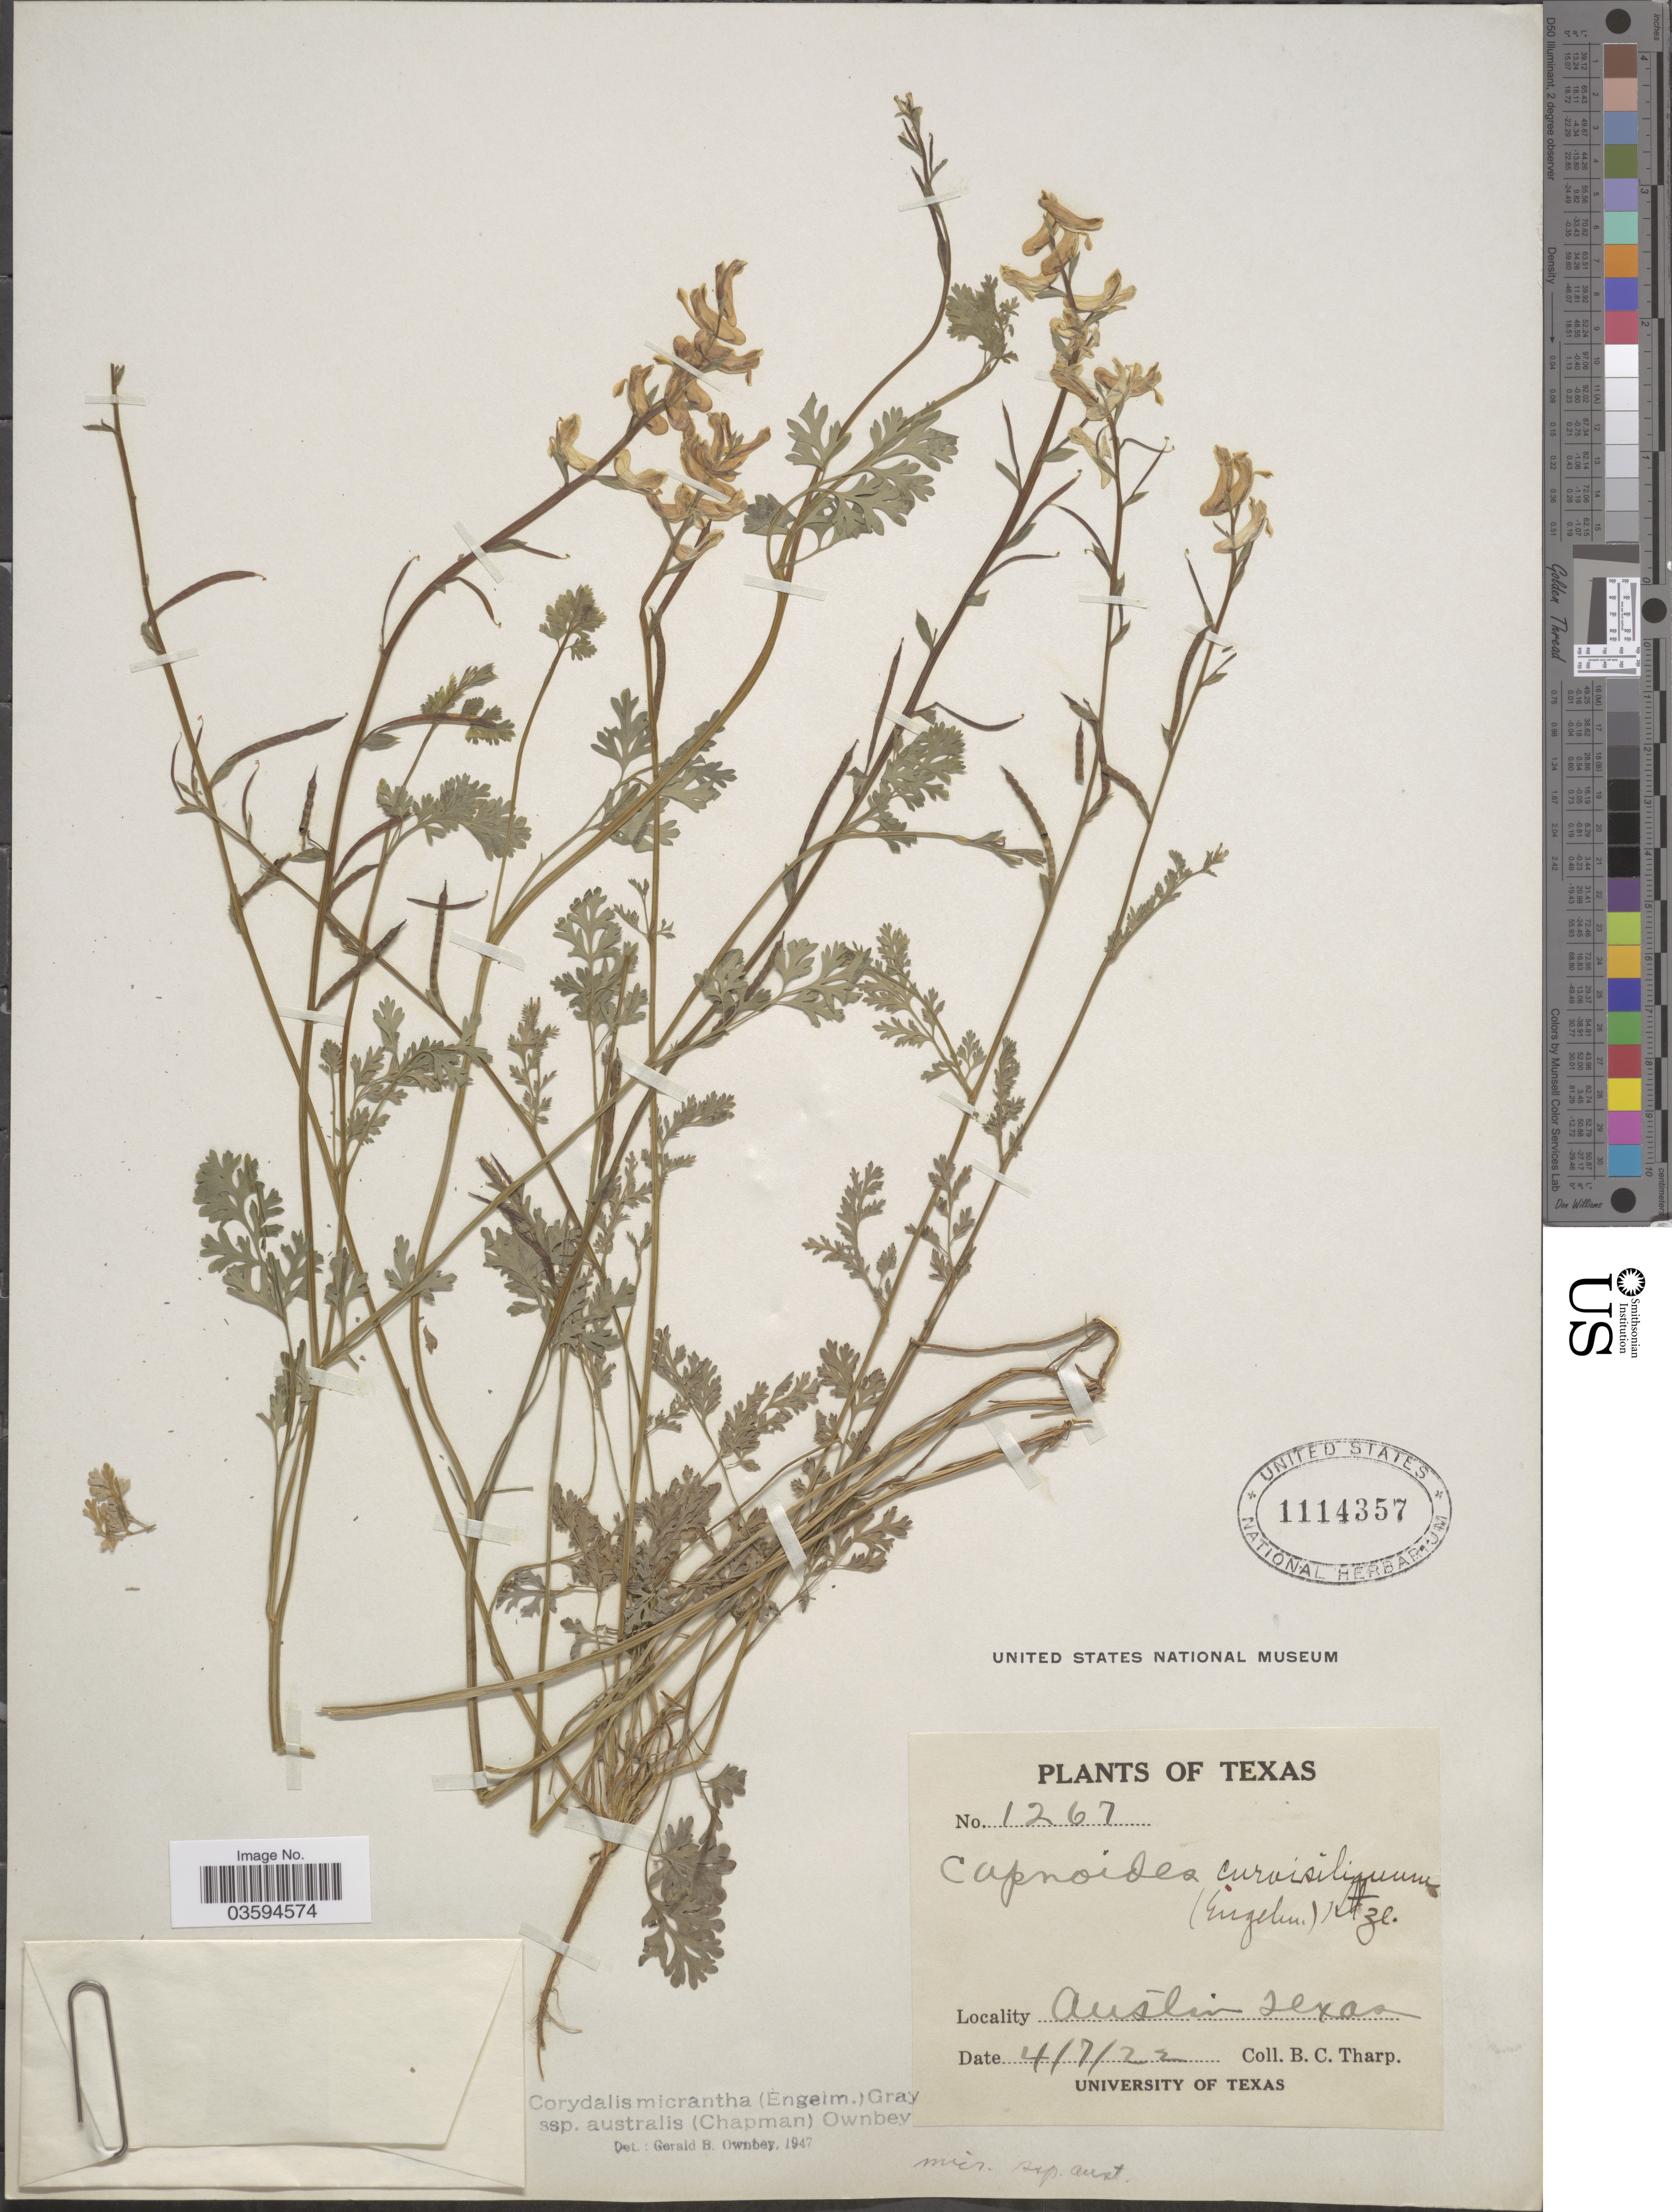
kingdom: Plantae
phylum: Tracheophyta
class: Magnoliopsida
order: Ranunculales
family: Papaveraceae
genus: Corydalis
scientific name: Corydalis micrantha subsp. australis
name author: (Chapm.) G.B. Ownbey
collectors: B. C. Tharp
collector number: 1267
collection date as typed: Transcribed d/m/y: 7/4/22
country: United States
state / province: Texas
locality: Austin.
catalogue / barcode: US 1114357